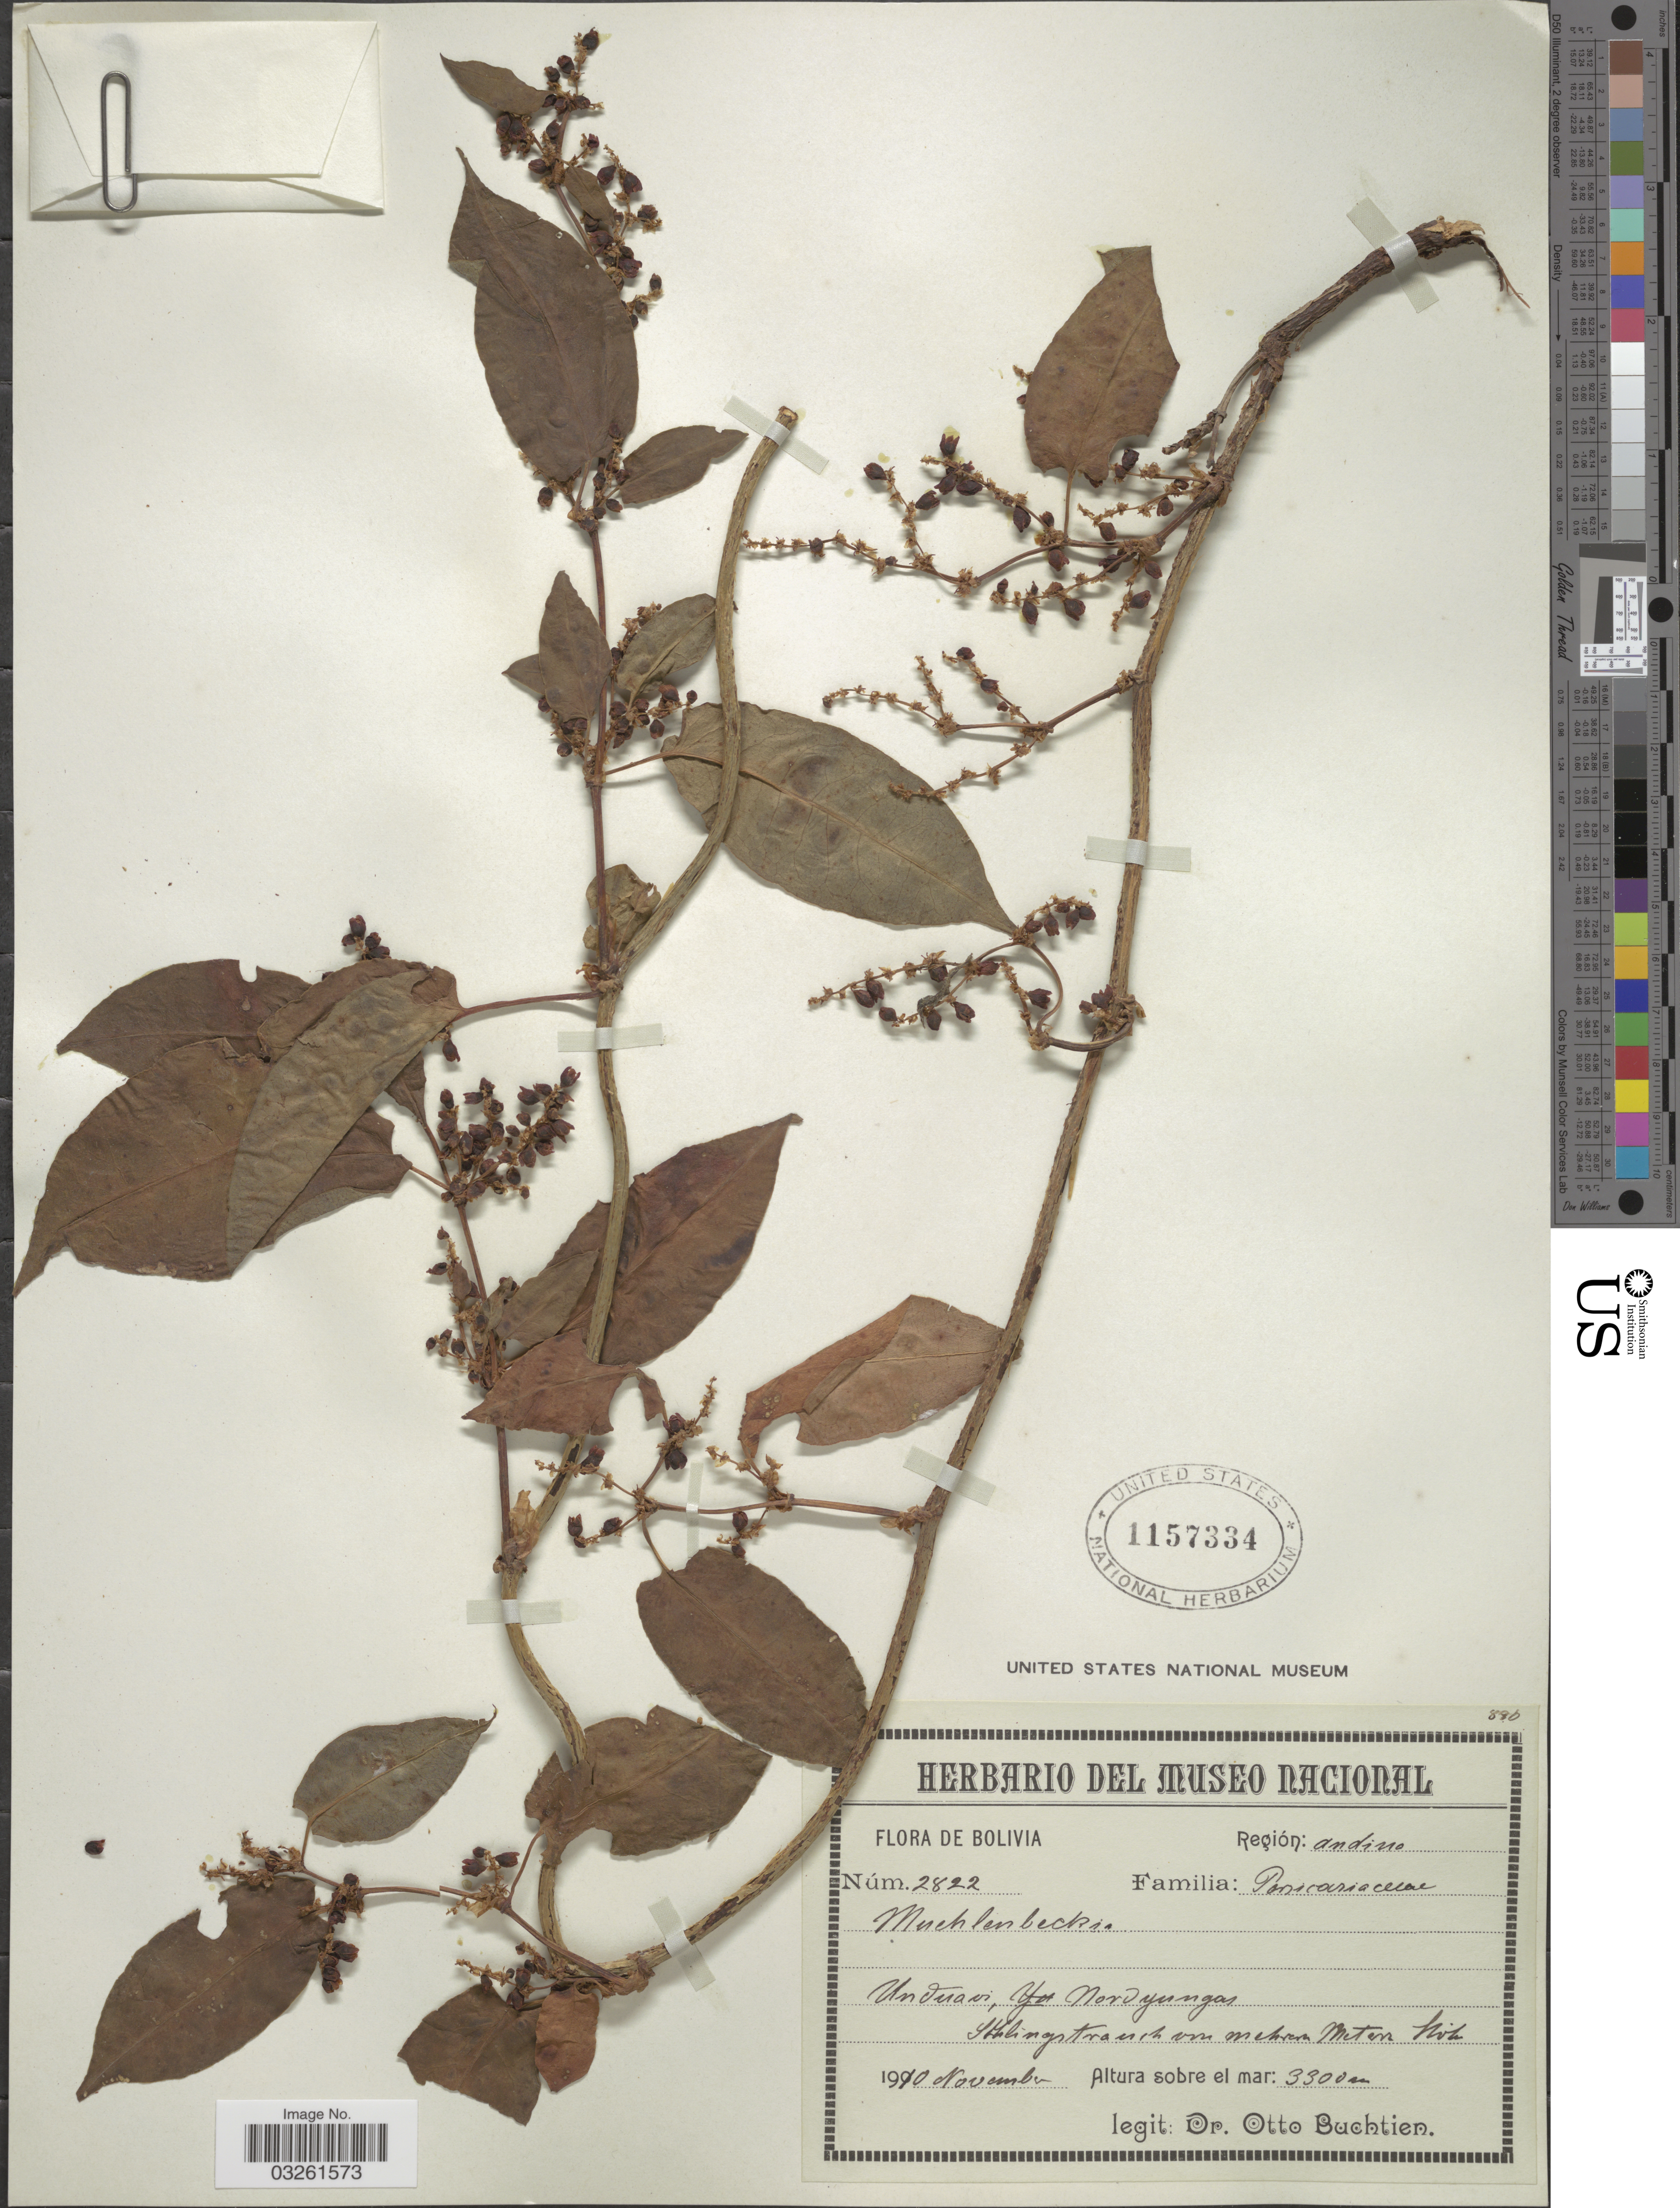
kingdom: Plantae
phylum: Tracheophyta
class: Magnoliopsida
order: Caryophyllales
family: Polygonaceae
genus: Muehlenbeckia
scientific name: Muehlenbeckia tamnifolia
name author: (Kunth) Meisn.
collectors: O. Buchtien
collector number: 2822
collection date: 1990-11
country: Bolivia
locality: Región: Andina, Unduavi, Nord Yungas.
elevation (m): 3300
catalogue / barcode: US 1157334